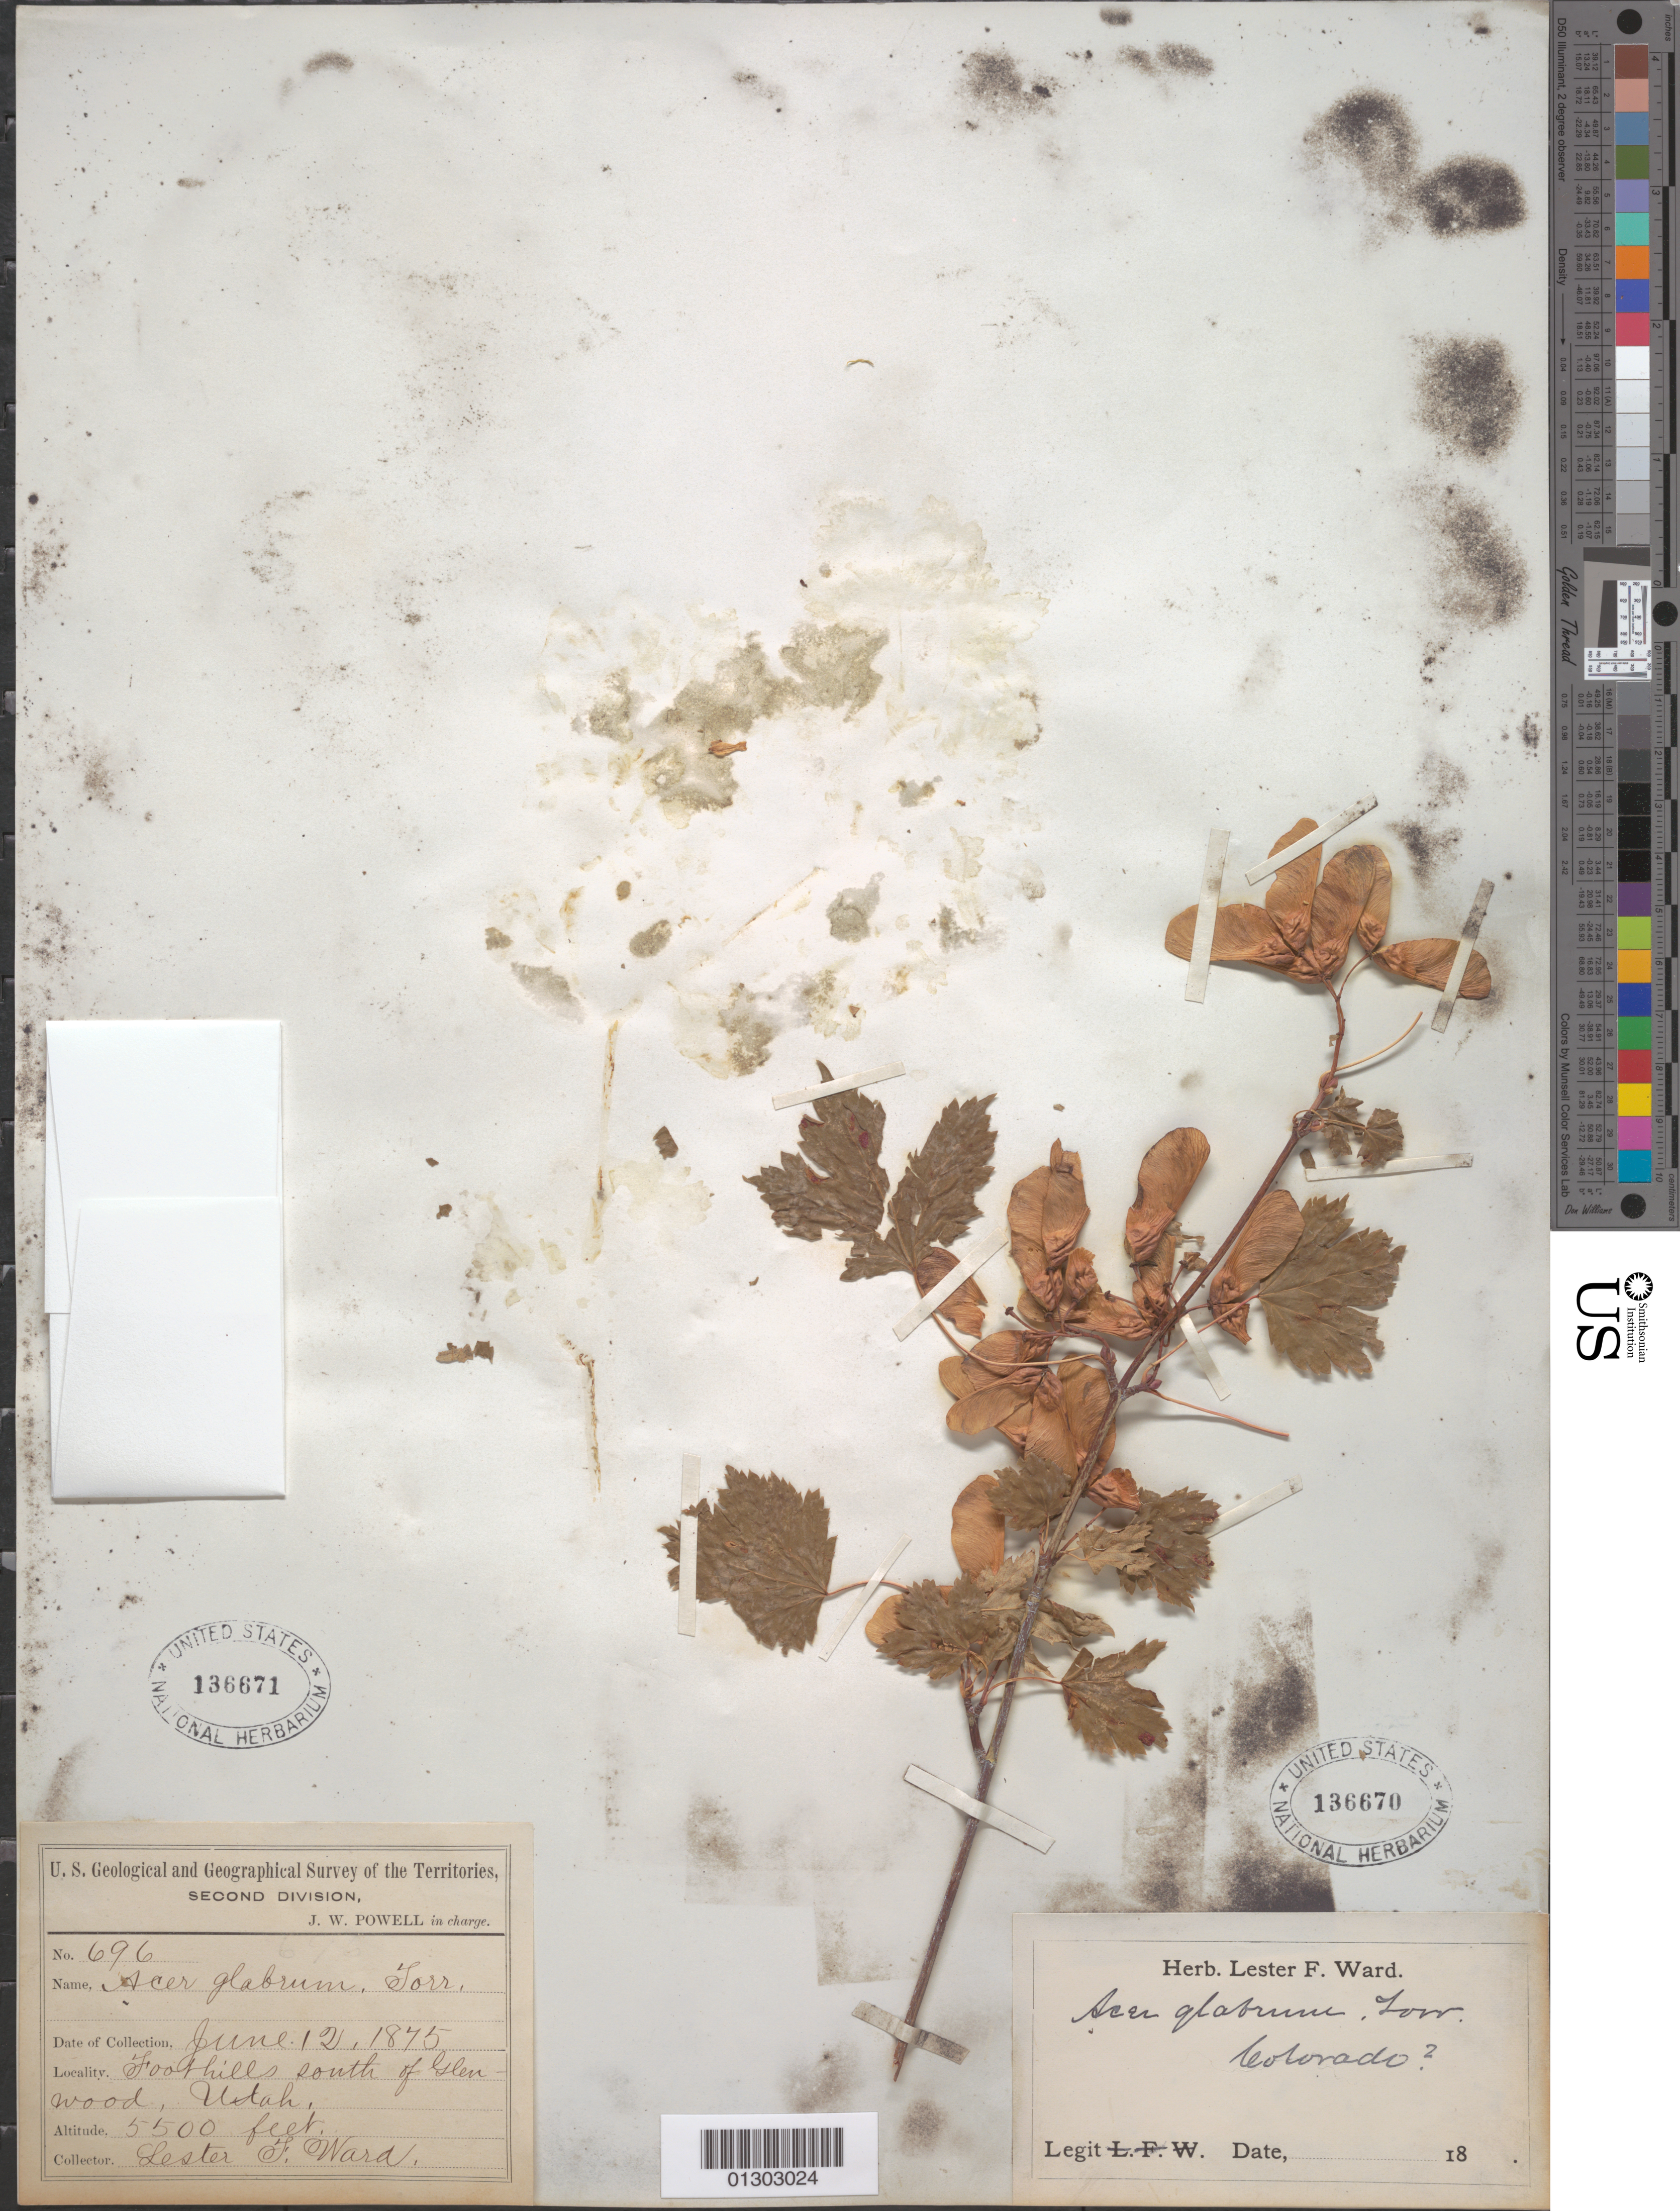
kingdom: Plantae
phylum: Tracheophyta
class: Magnoliopsida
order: Sapindales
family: Sapindaceae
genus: Acer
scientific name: Acer glabrum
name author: Torr.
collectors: L. F. Ward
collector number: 696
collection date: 1975-06-12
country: United States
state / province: Utah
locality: Glenwood, foothills south of.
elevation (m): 1676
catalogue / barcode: US 136671